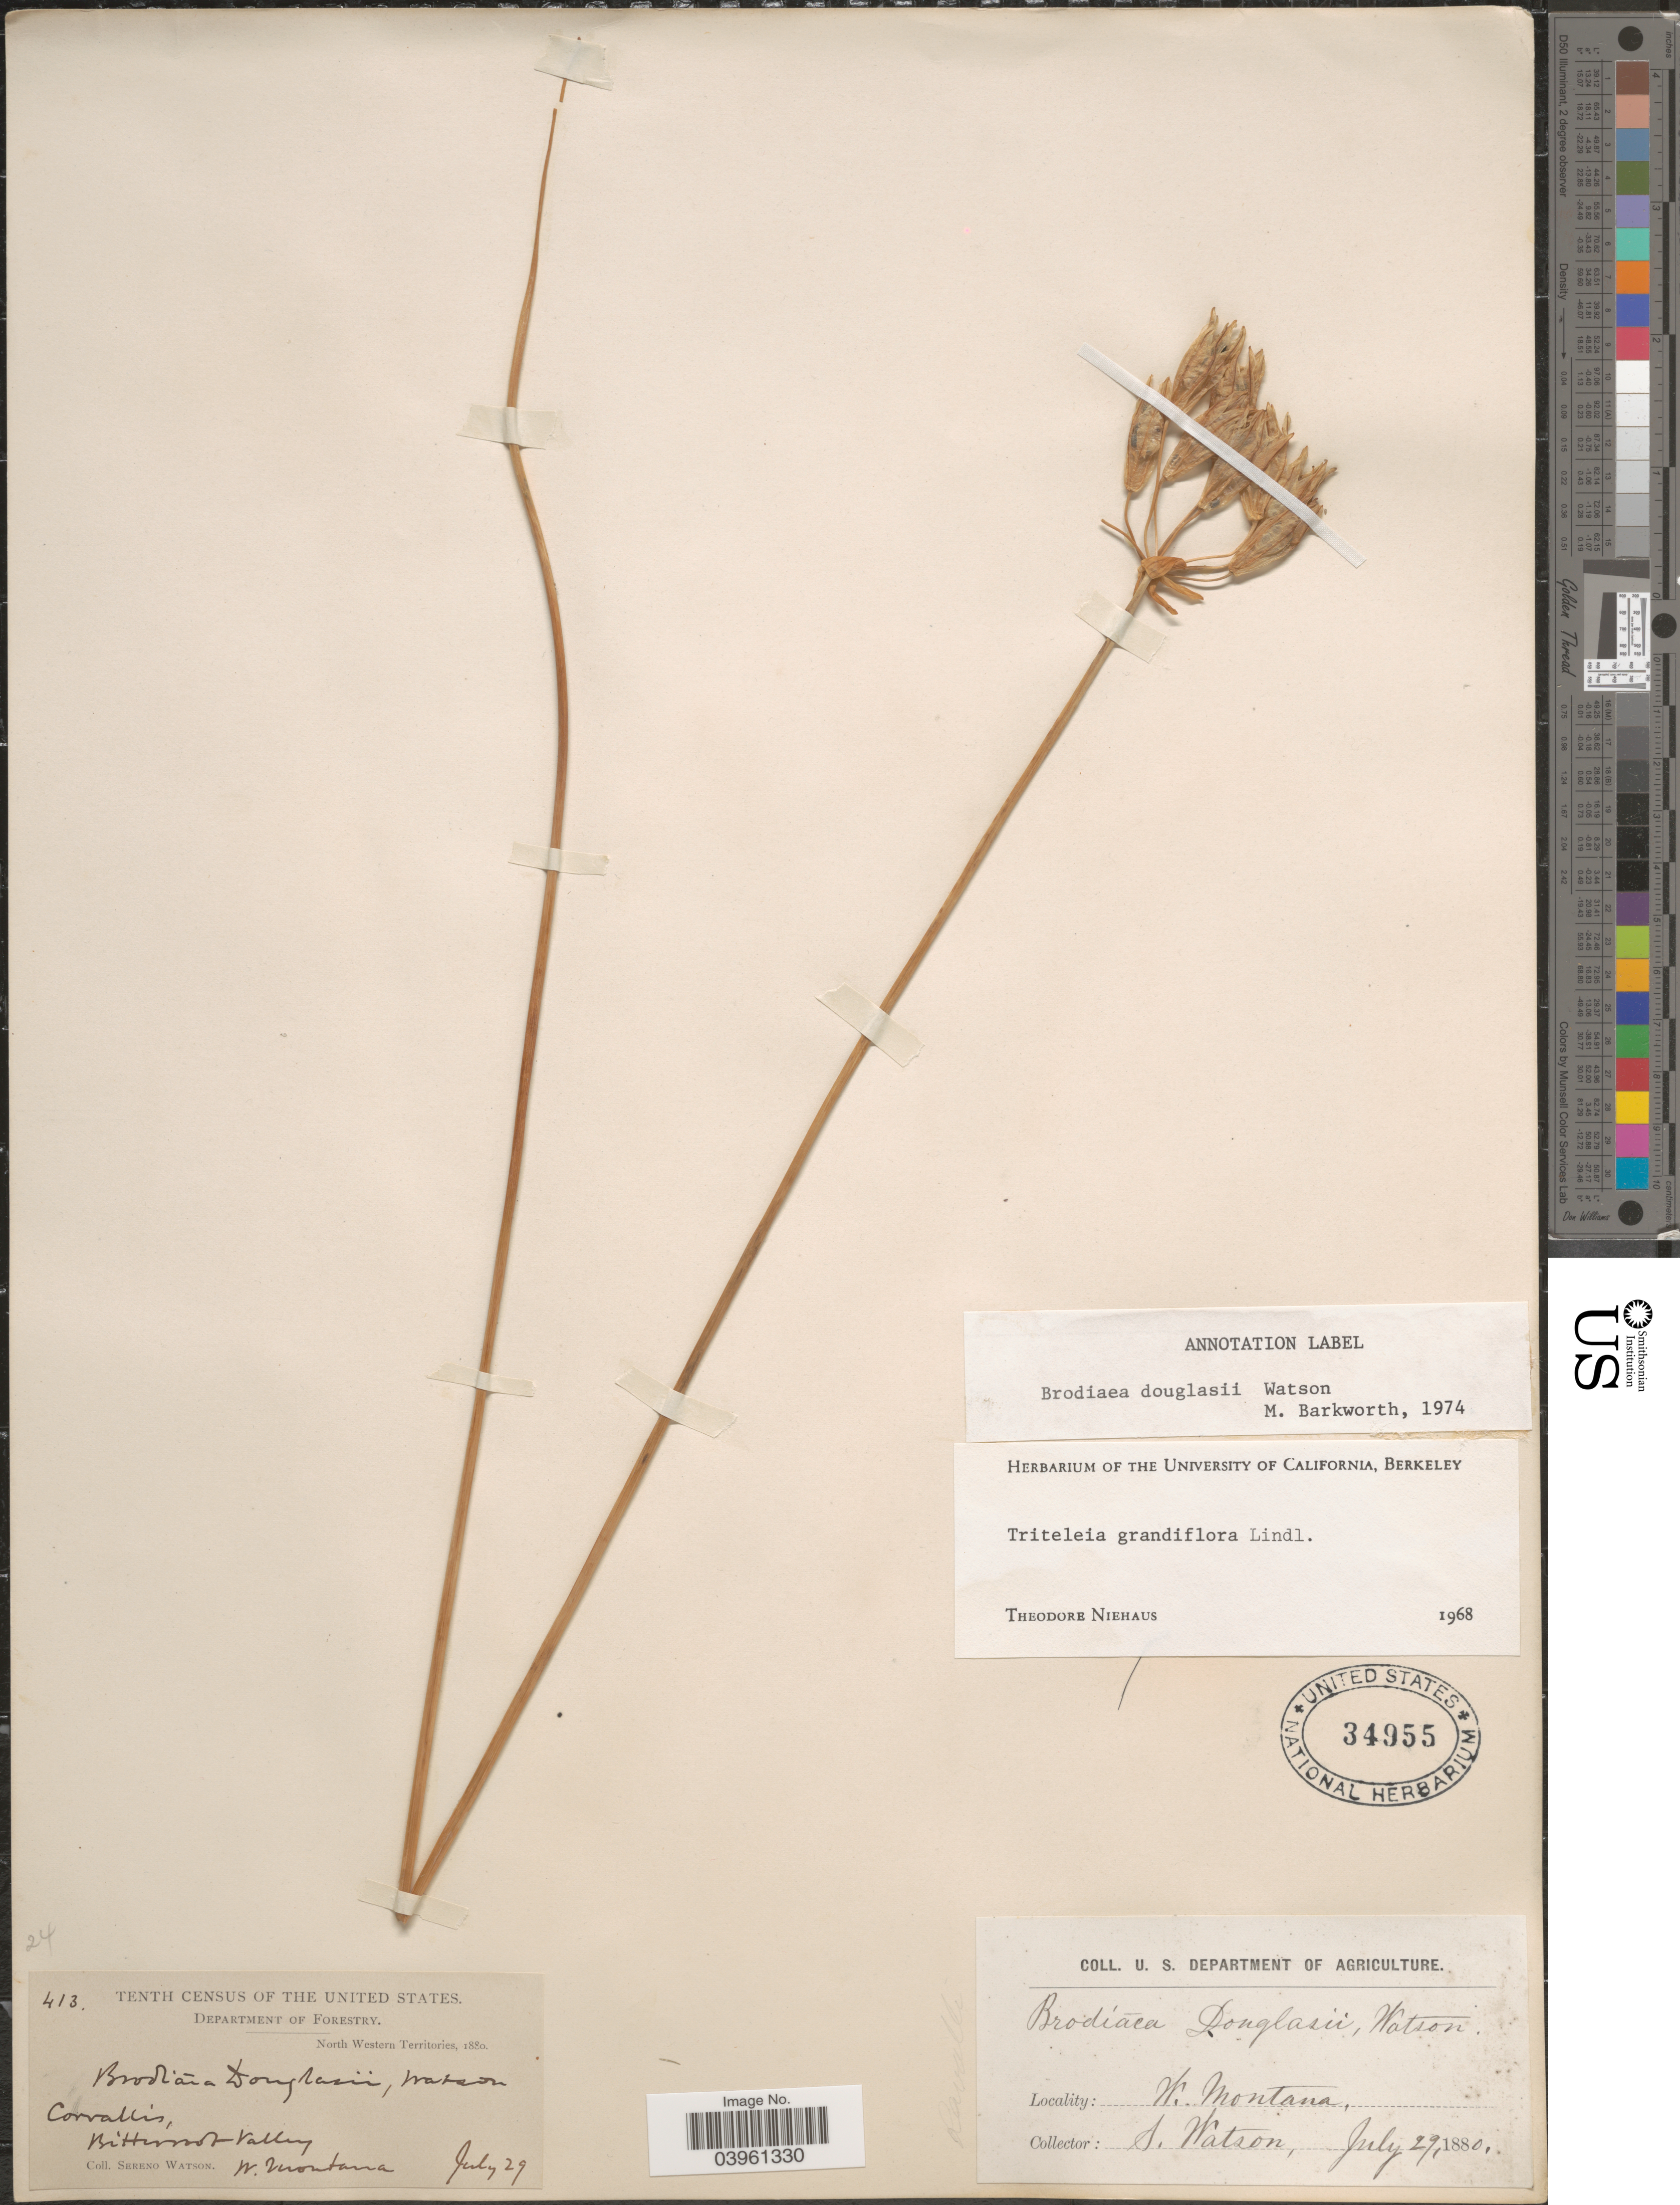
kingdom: Plantae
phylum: Tracheophyta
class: Liliopsida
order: Asparagales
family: Asparagaceae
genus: Triteleia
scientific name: Triteleia grandiflora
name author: Lindl.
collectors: S. Watson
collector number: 413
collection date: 1880-07-29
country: United States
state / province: Montana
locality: Tenth Census of the United States. North Western Territories. [unsure placement] Corvallis, Bitterroot Valley, W. Montana.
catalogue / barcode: US 34955